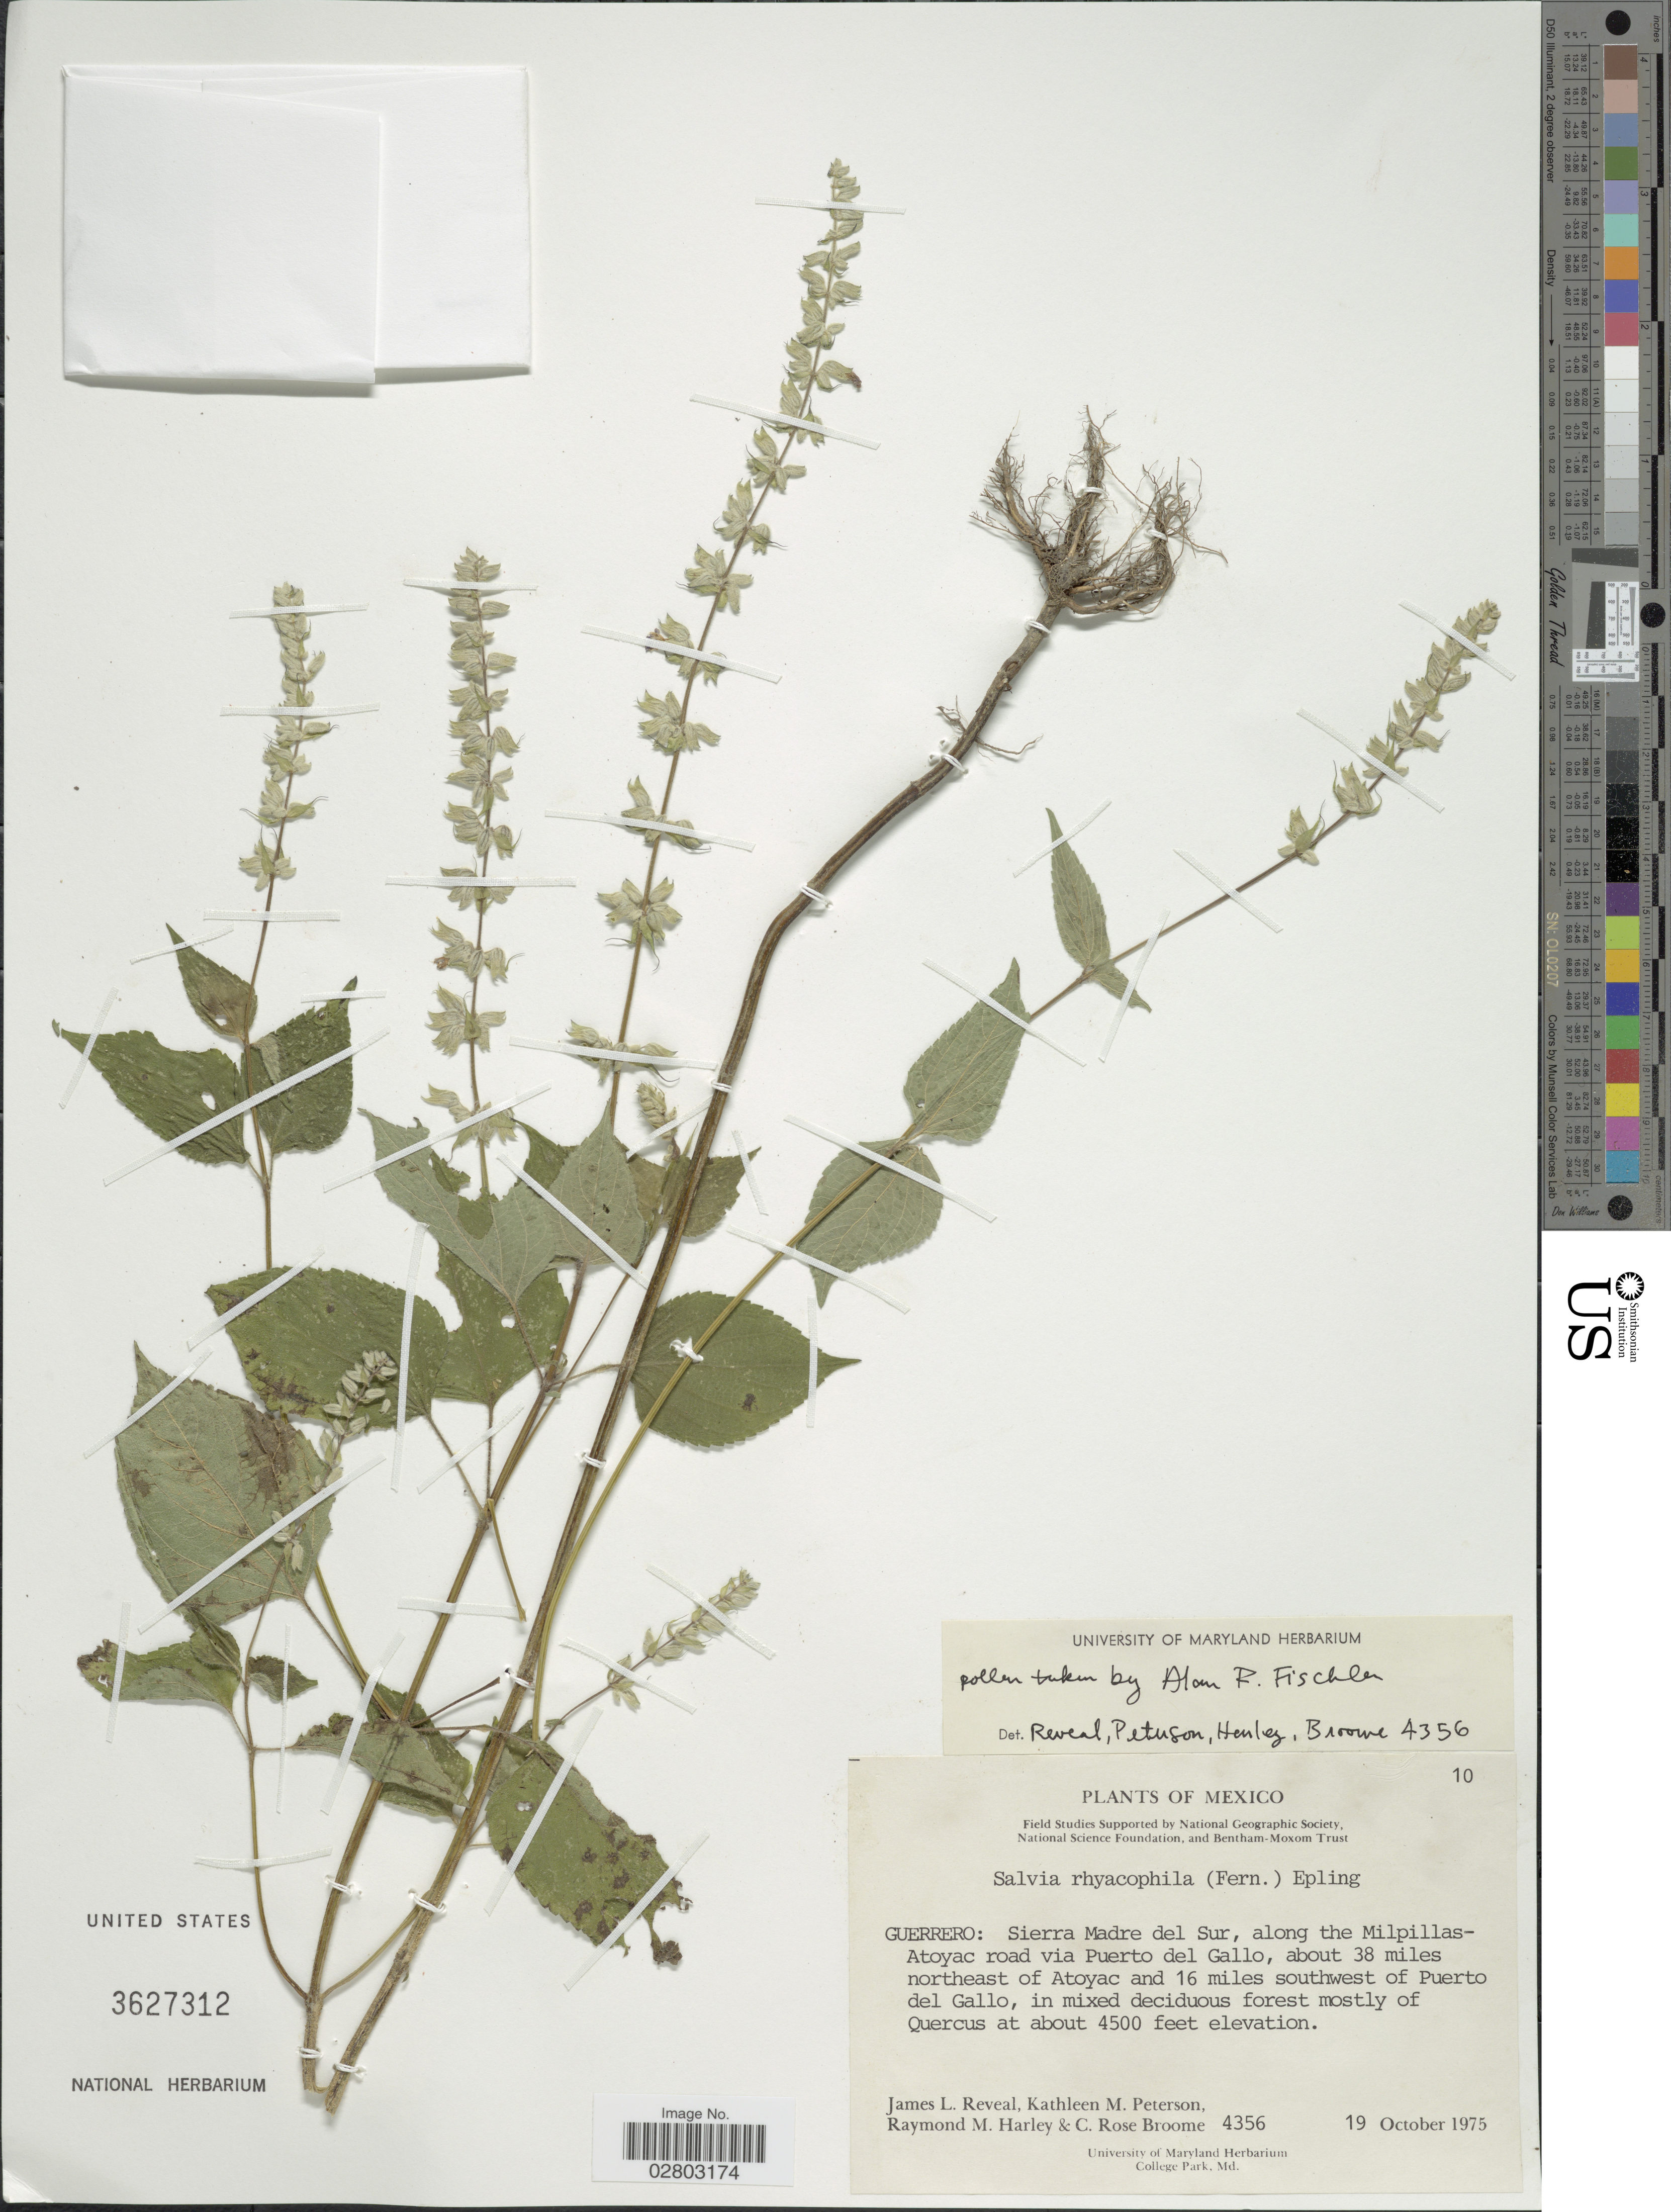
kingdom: Plantae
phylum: Tracheophyta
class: Magnoliopsida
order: Lamiales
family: Lamiaceae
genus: Salvia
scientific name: Salvia rhyacophila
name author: (Fernald) Epling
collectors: J. L. Reveal, K. Peterson, R. M. Harley & C. R. Broome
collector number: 4356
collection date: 1975-10-19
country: Mexico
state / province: Guerrero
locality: Sierra Madre del Sur, along the Milpillas-Atoyac road via Puerto del Gallo, about 38 miles northeast of Atoyac and 16 miles southwest of Puerto del Gallo.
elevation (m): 1372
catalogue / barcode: US 3627312